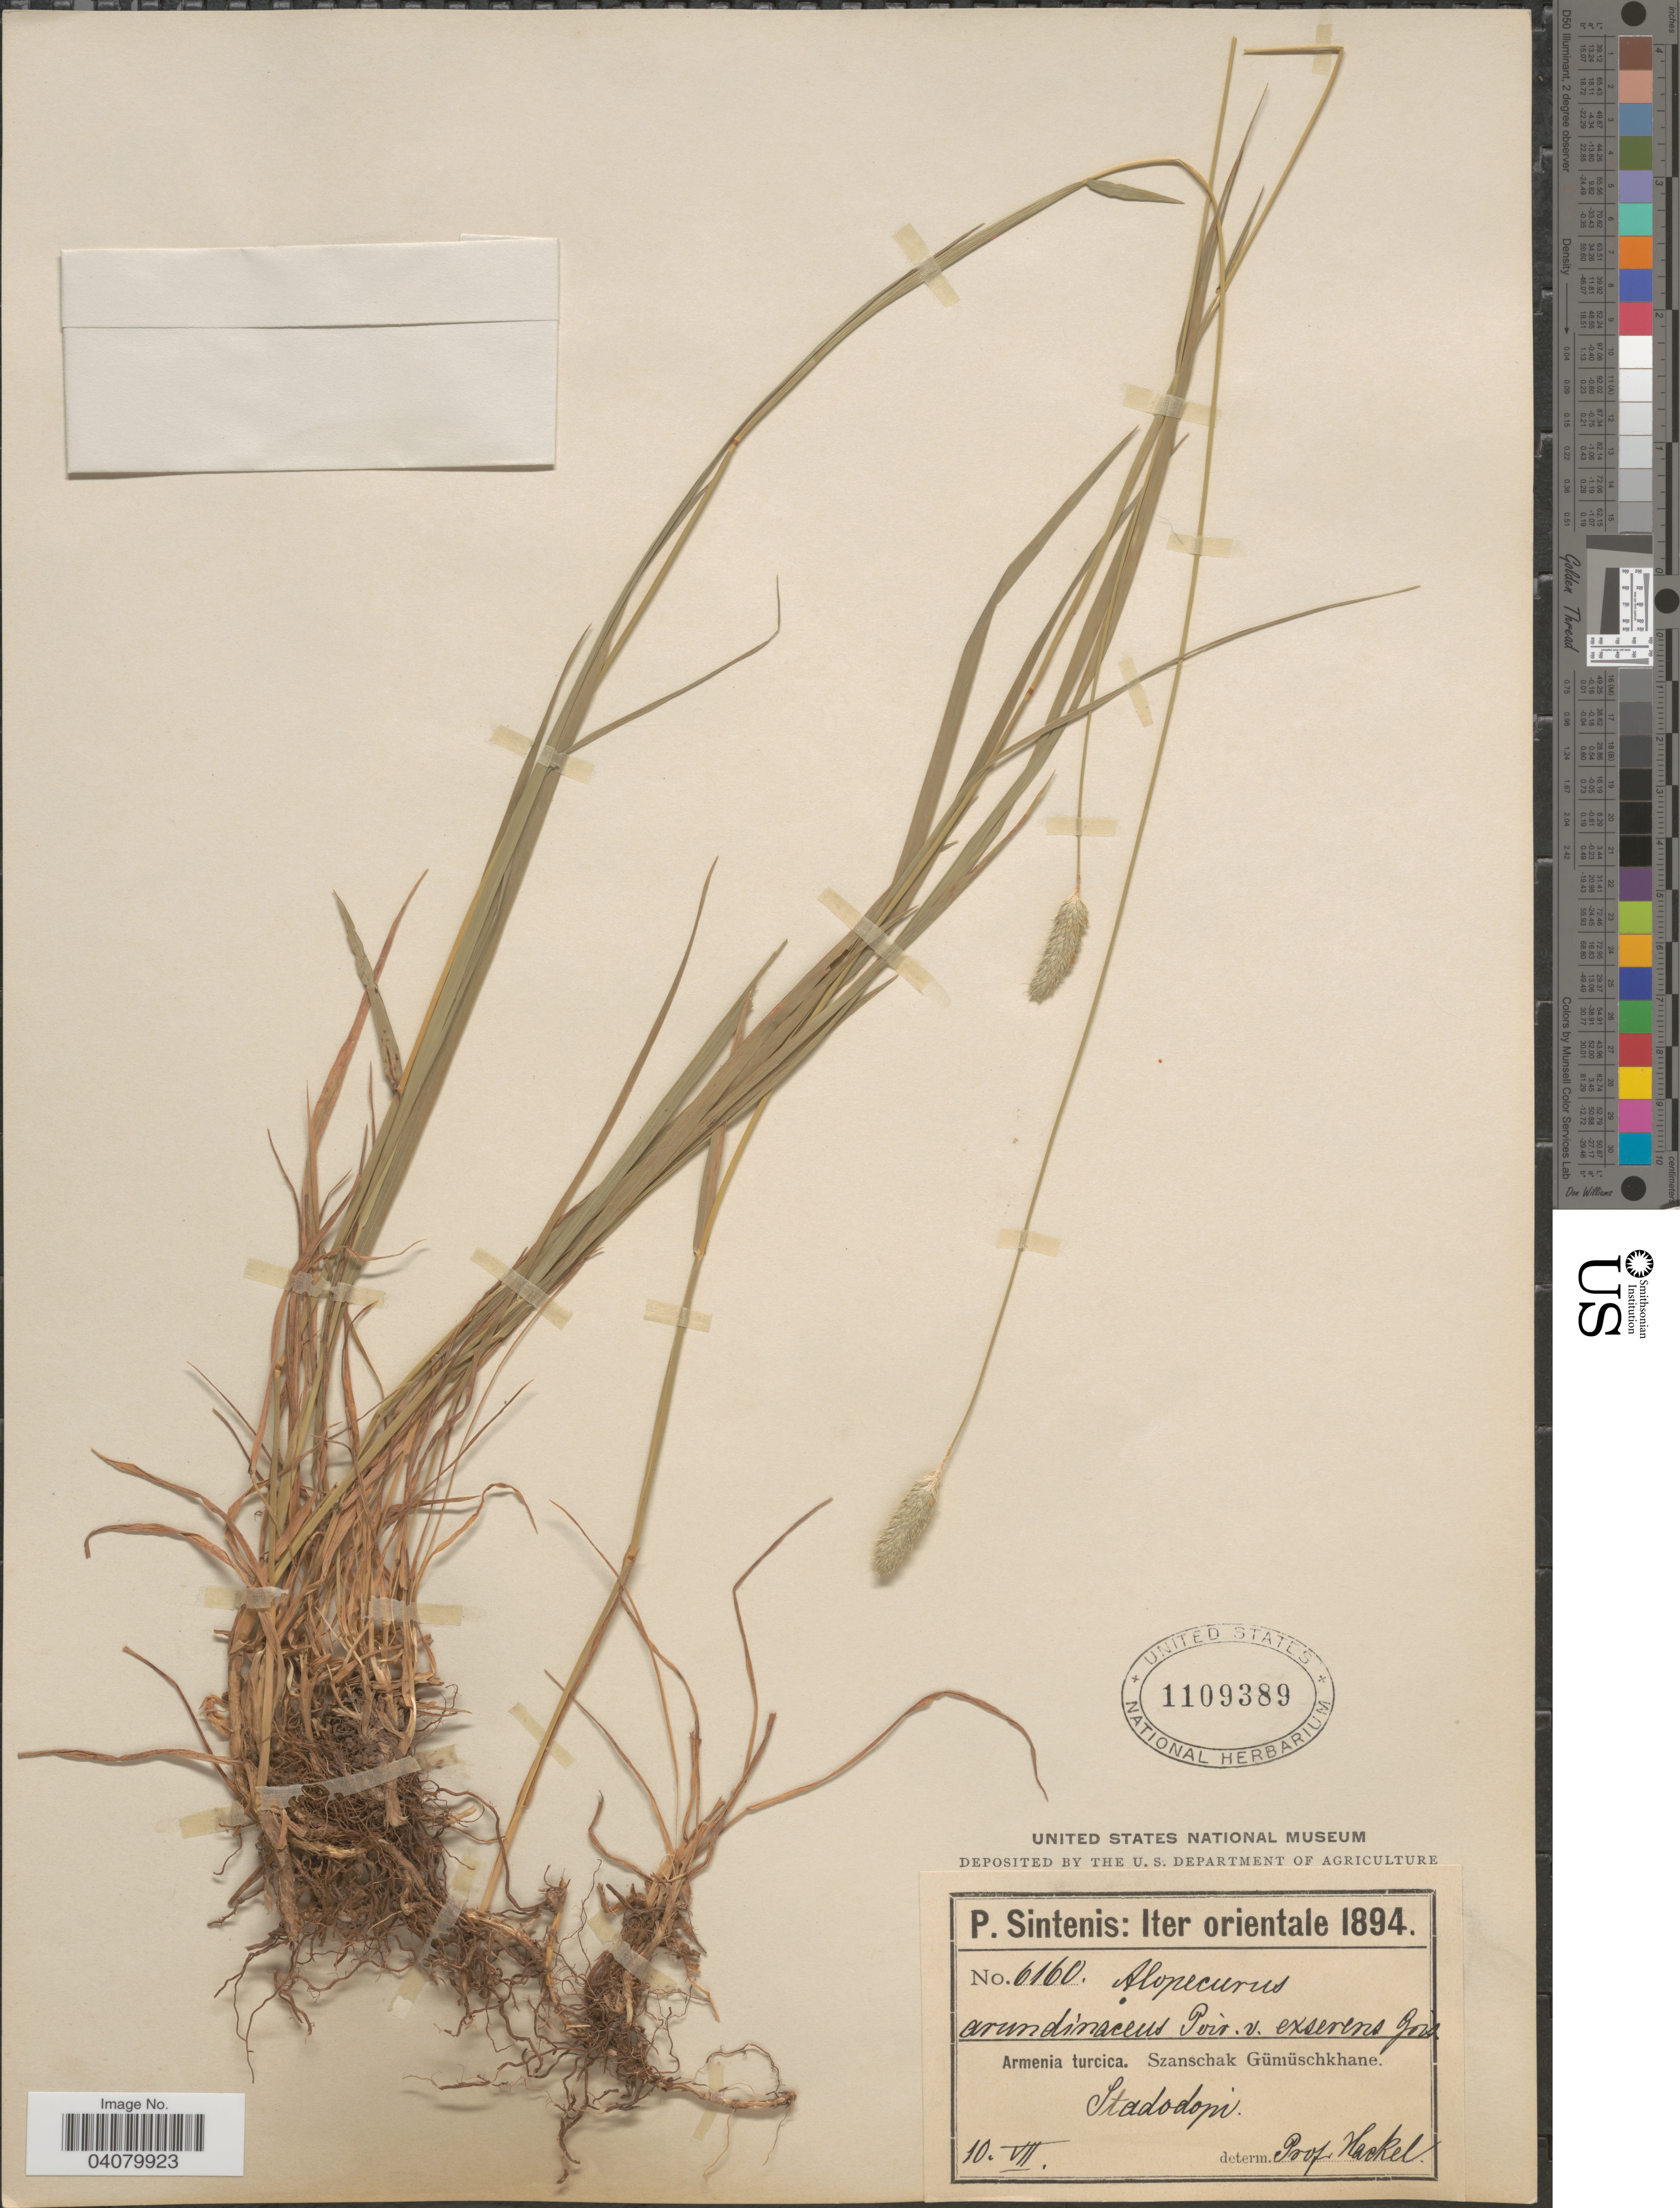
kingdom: Plantae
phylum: Tracheophyta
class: Liliopsida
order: Poales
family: Poaceae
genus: Alopecurus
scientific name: Alopecurus arundinaceus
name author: Poir.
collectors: P. Sintenis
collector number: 6160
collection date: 1894-07-10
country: Turkey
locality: Iter orientale 1894. Armenia turcica. Szanschak Gümüschkhane. Stadodopi.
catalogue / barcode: US 1109389